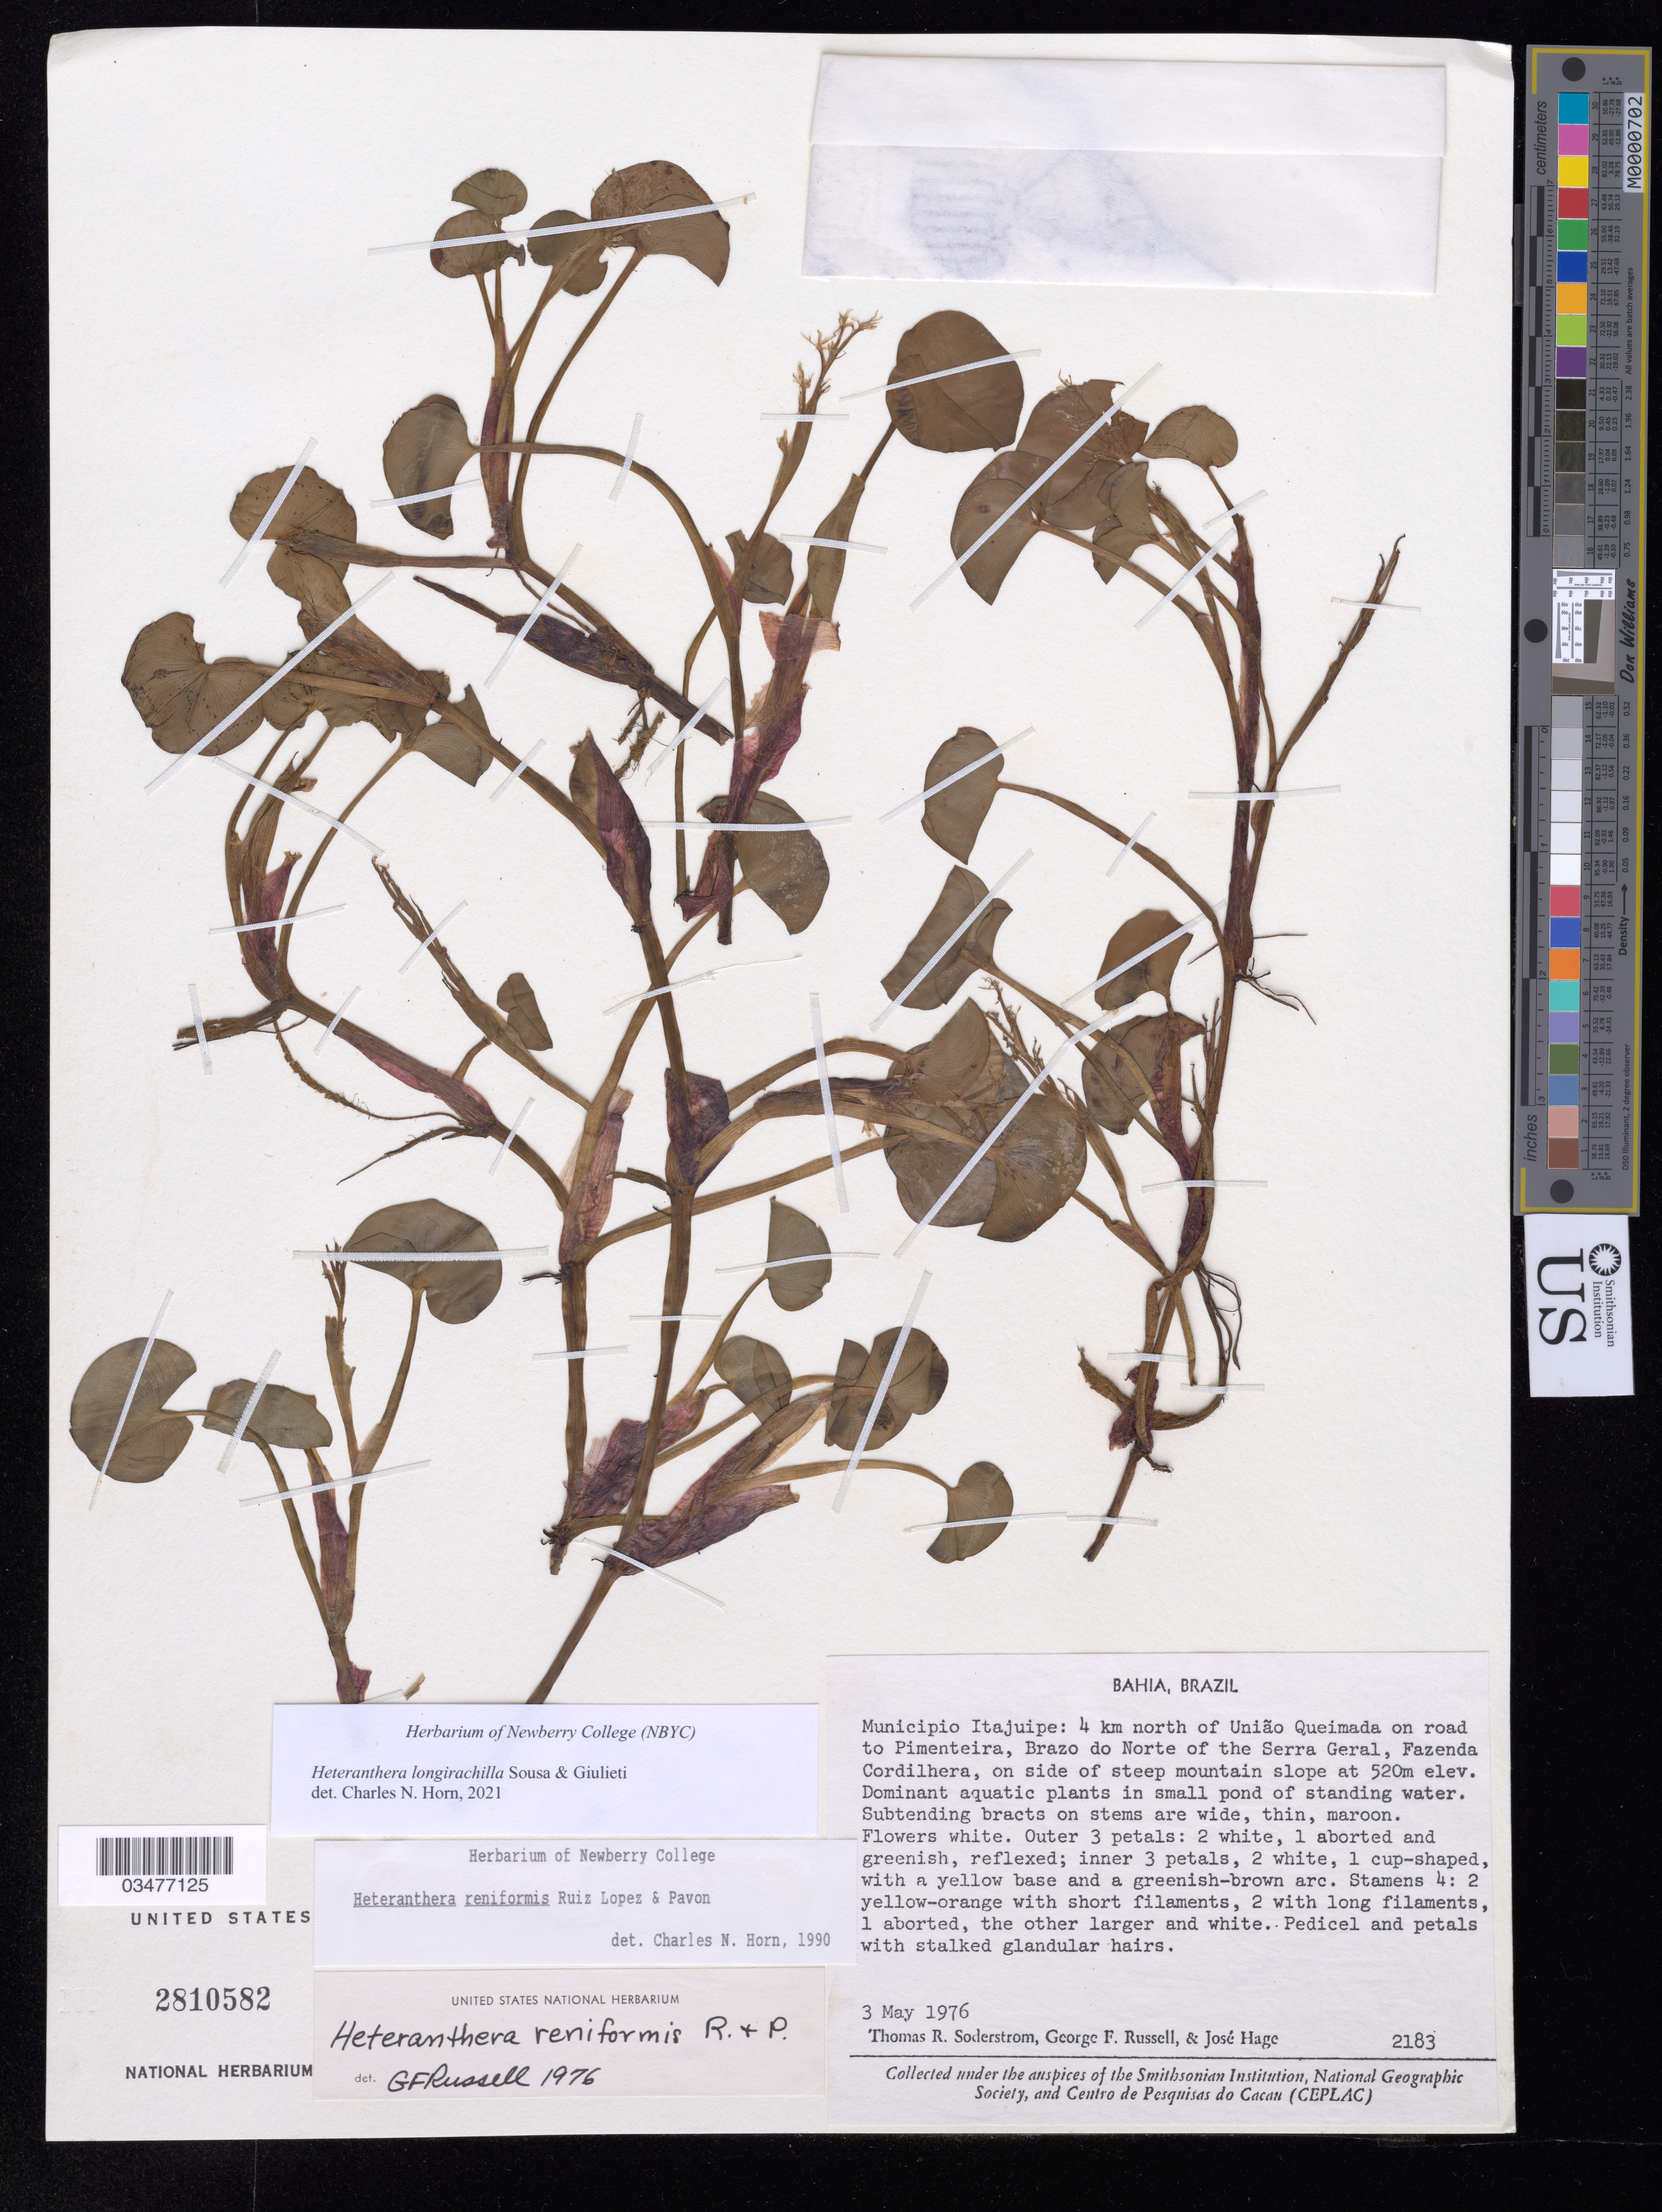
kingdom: Plantae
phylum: Tracheophyta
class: Liliopsida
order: Commelinales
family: Pontederiaceae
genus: Heteranthera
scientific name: Heteranthera longirachilla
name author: D.J.L.de Sousa & Giul.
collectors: T. R. Soderstrom, G. Russell & J. Hage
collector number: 2183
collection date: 1976-05-03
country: Brazil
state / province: Bahia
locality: Municipio Itajuipe: 4 km north of União Queimada on road to Pimenteira, Brazo do Norte of the Serra Geral, Fazenda Cordilhera, on side of steep mountain slope.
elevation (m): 520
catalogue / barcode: US 2810582